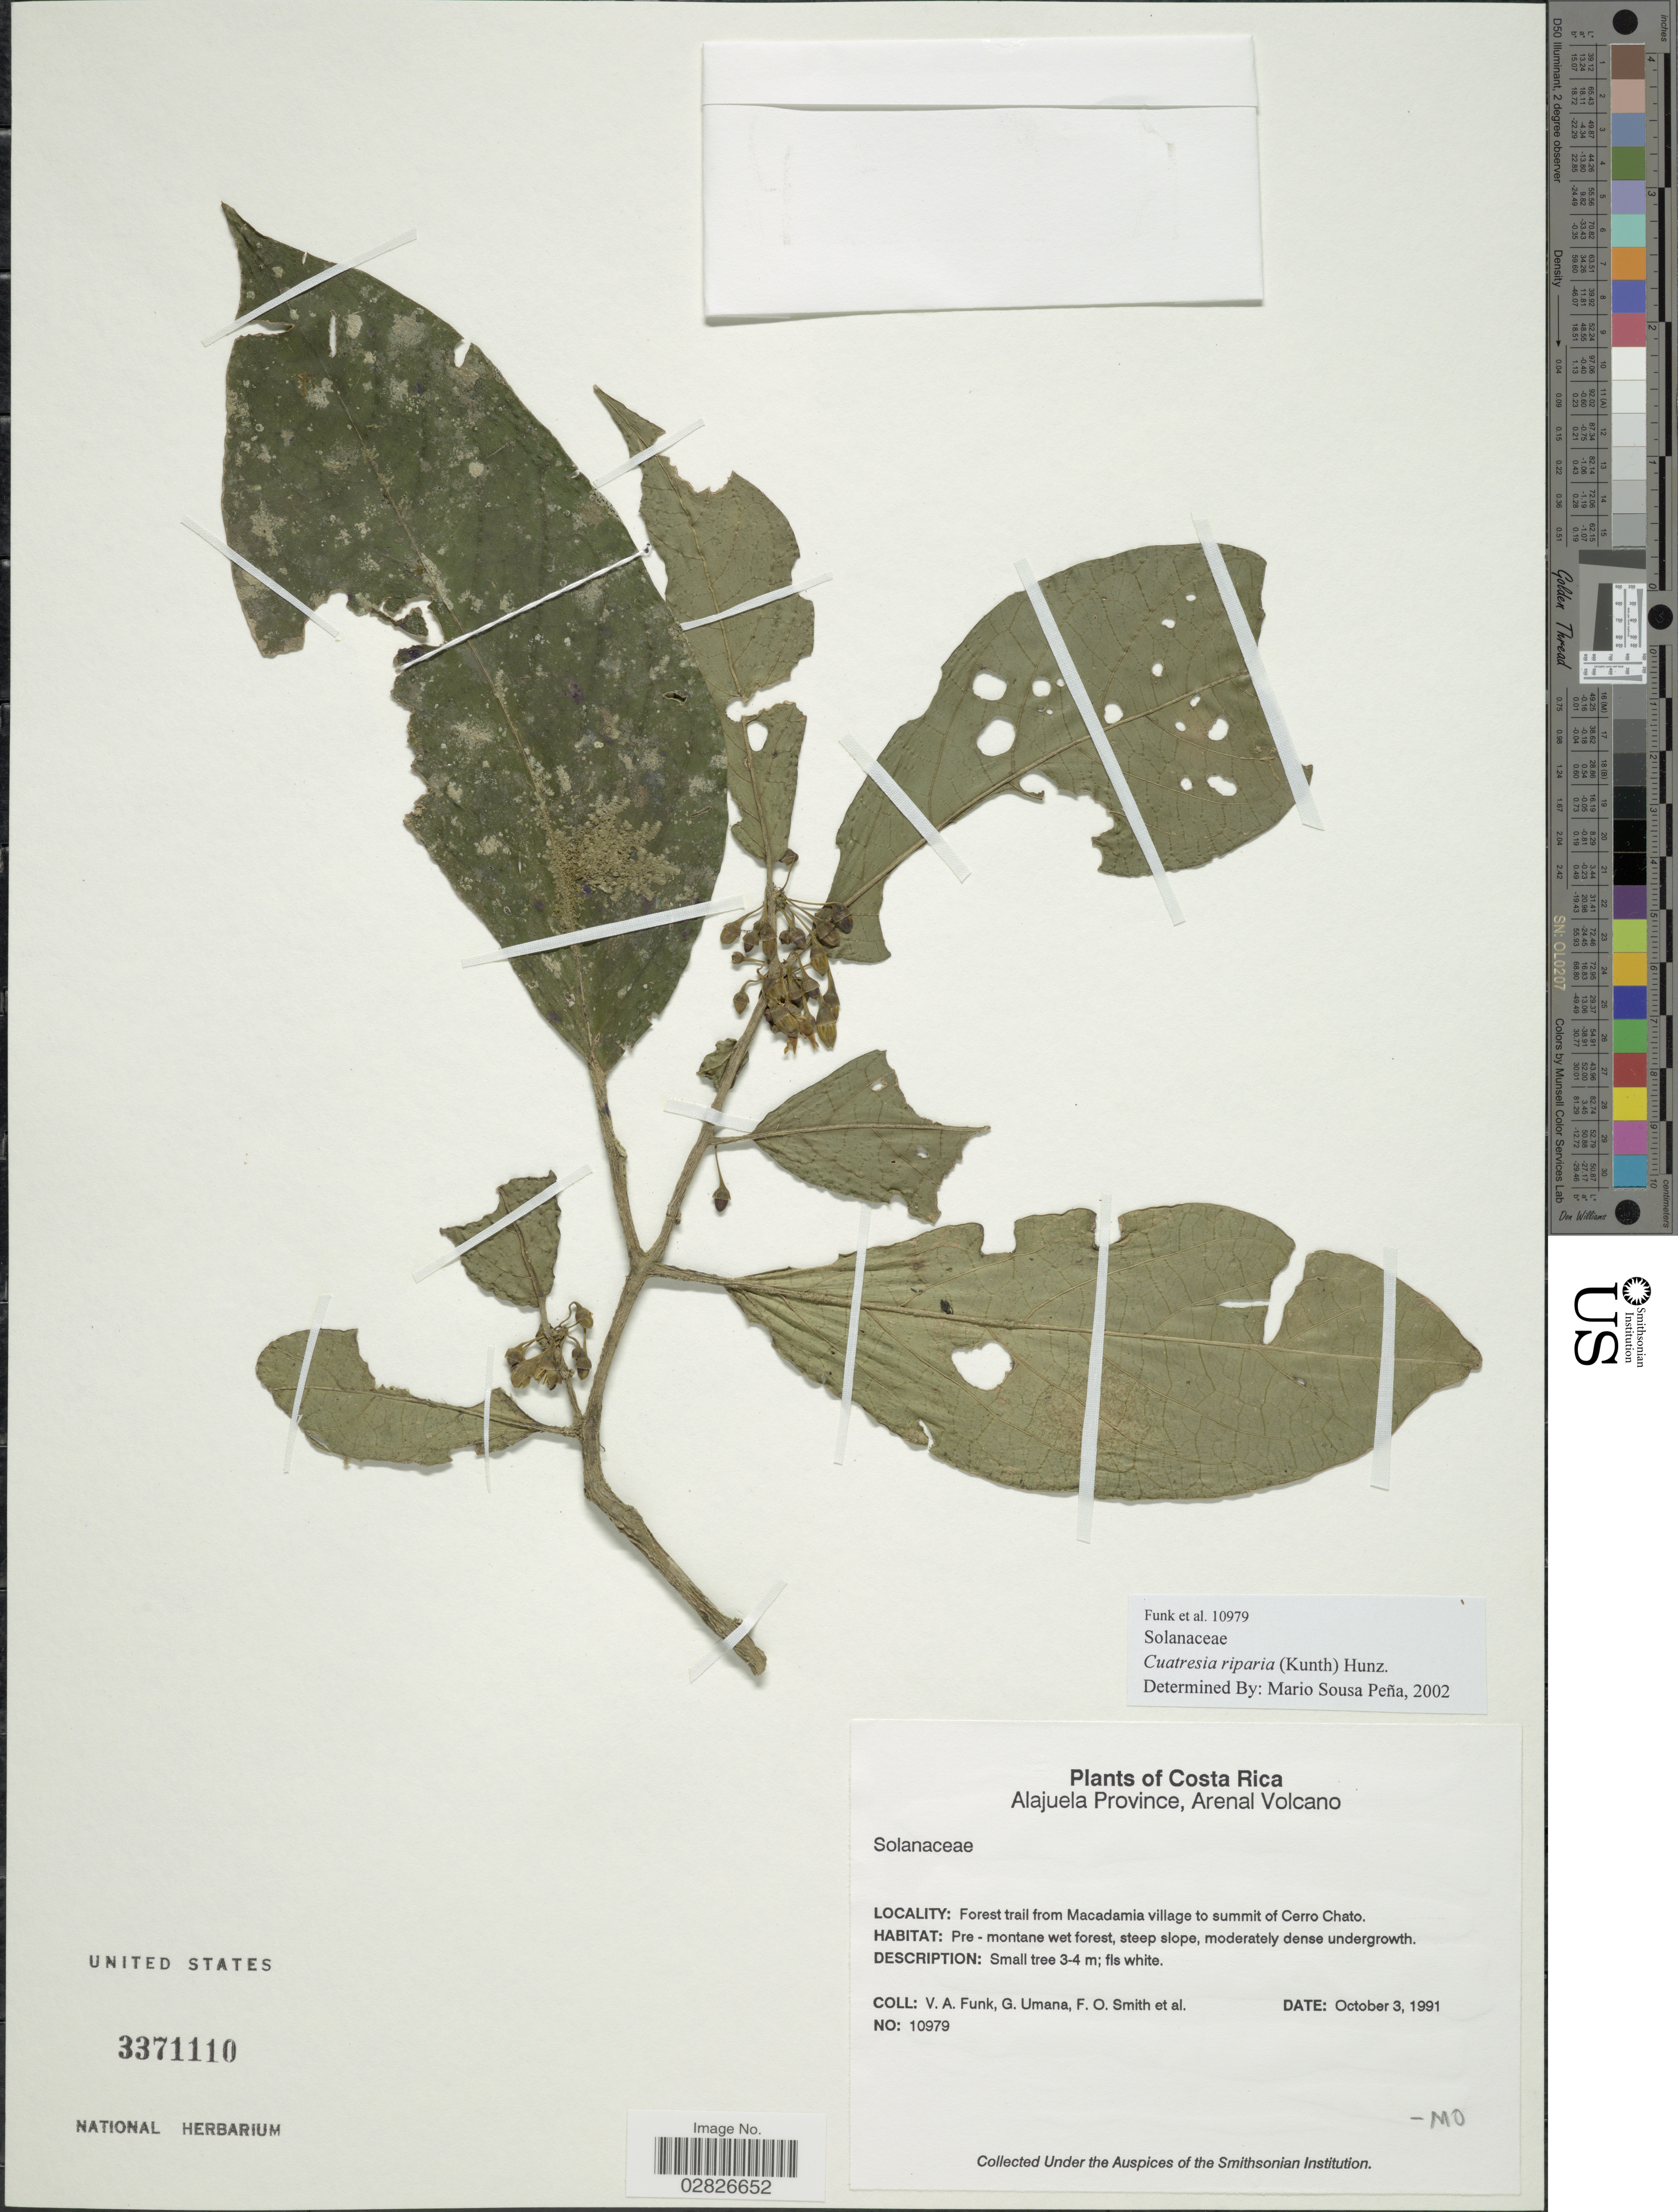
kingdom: Plantae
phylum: Tracheophyta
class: Magnoliopsida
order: Solanales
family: Solanaceae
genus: Cuatresia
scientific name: Cuatresia riparia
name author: (Kunth) Hunz.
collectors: V. Funk, G. Umana, F. Smith & et al.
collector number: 10979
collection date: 1991-10-03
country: Costa Rica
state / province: Alajuela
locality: Arenal Volcano, Forest trail from Macadamia village to summit of Cerro Chato.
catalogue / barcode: US 3371110